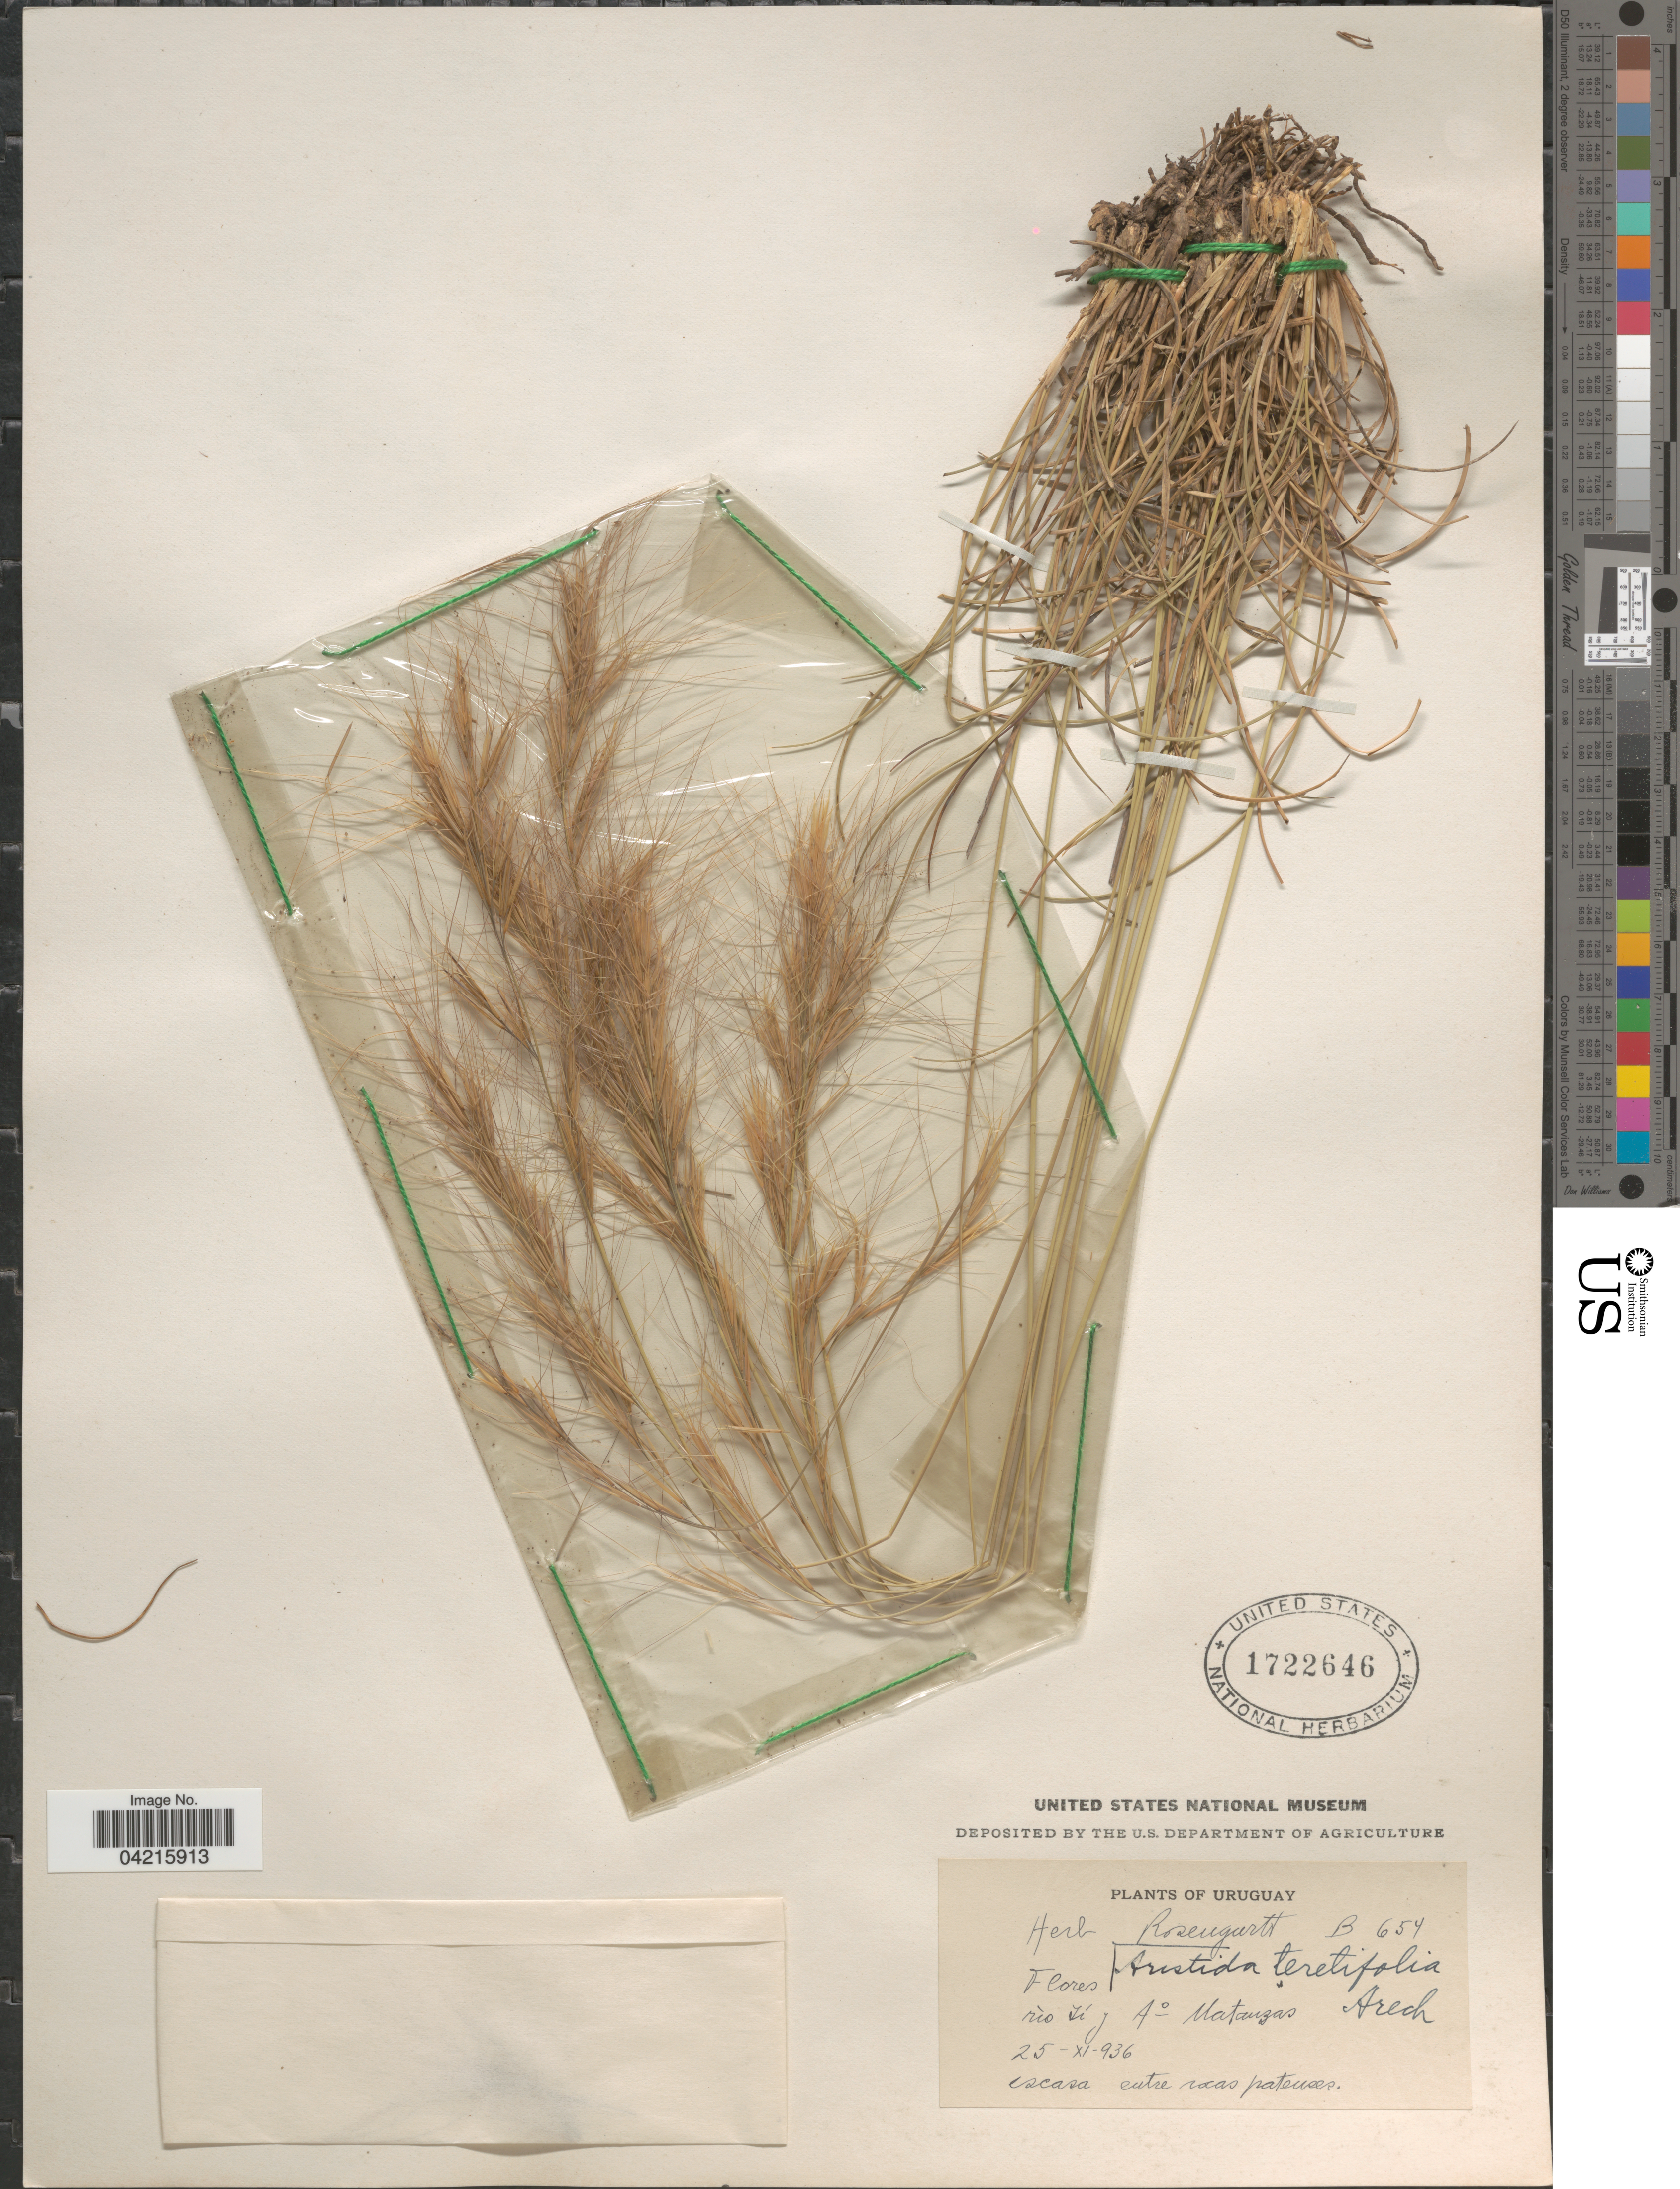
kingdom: Plantae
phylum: Tracheophyta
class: Liliopsida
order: Poales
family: Poaceae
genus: Aristida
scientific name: Aristida teretifolia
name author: Arechav.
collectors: ex herb. Rosengurtt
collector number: B654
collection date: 1936-11-25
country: Uruguay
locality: Rìo Yí y A° Matanzas.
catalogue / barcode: US 1722646